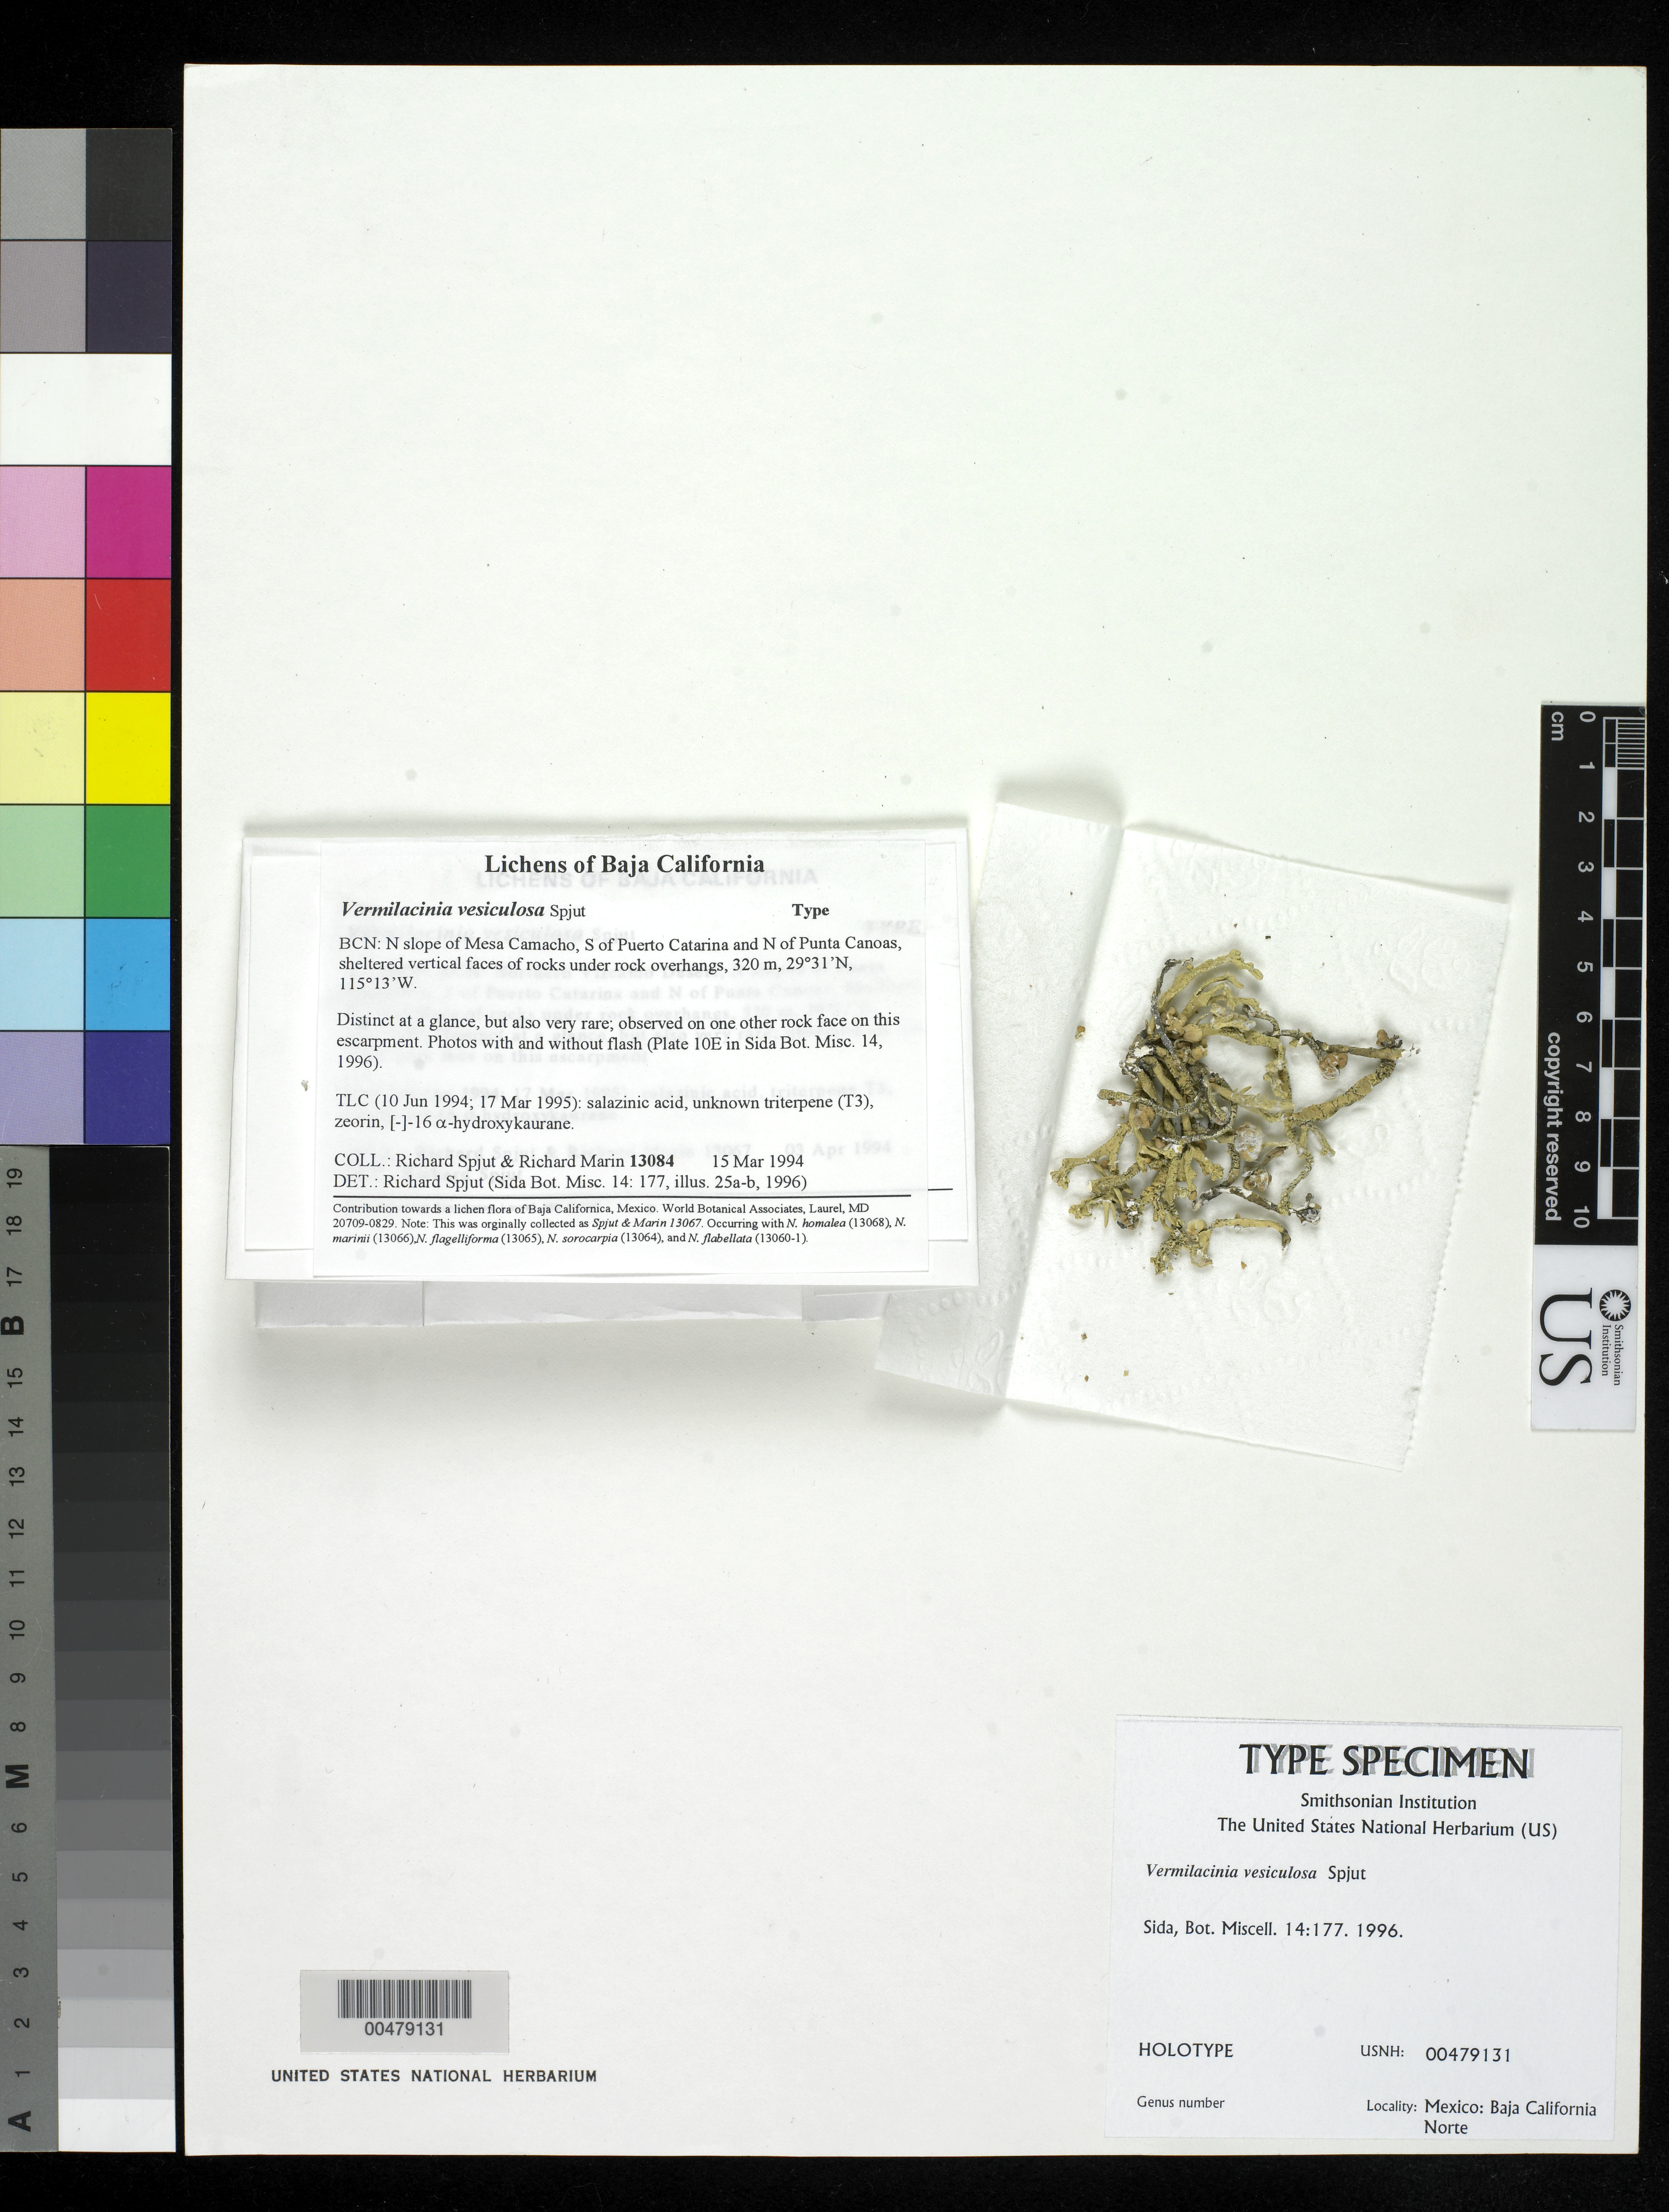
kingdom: Fungi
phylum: Ascomycota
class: Lecanoromycetes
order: Lecanorales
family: Ramalinaceae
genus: Vermilacinia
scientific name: Vermilacinia vesiculosa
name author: Spjut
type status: Holotype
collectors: R. Spjut & R. Williams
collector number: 13067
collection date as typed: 03 Apr 1994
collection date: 1994-04-03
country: Mexico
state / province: Baja California Sur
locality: Vizcaino Desert, N slopes of Punta Camachos, S of Puerto Catarina & N of Punta Canoas.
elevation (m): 320